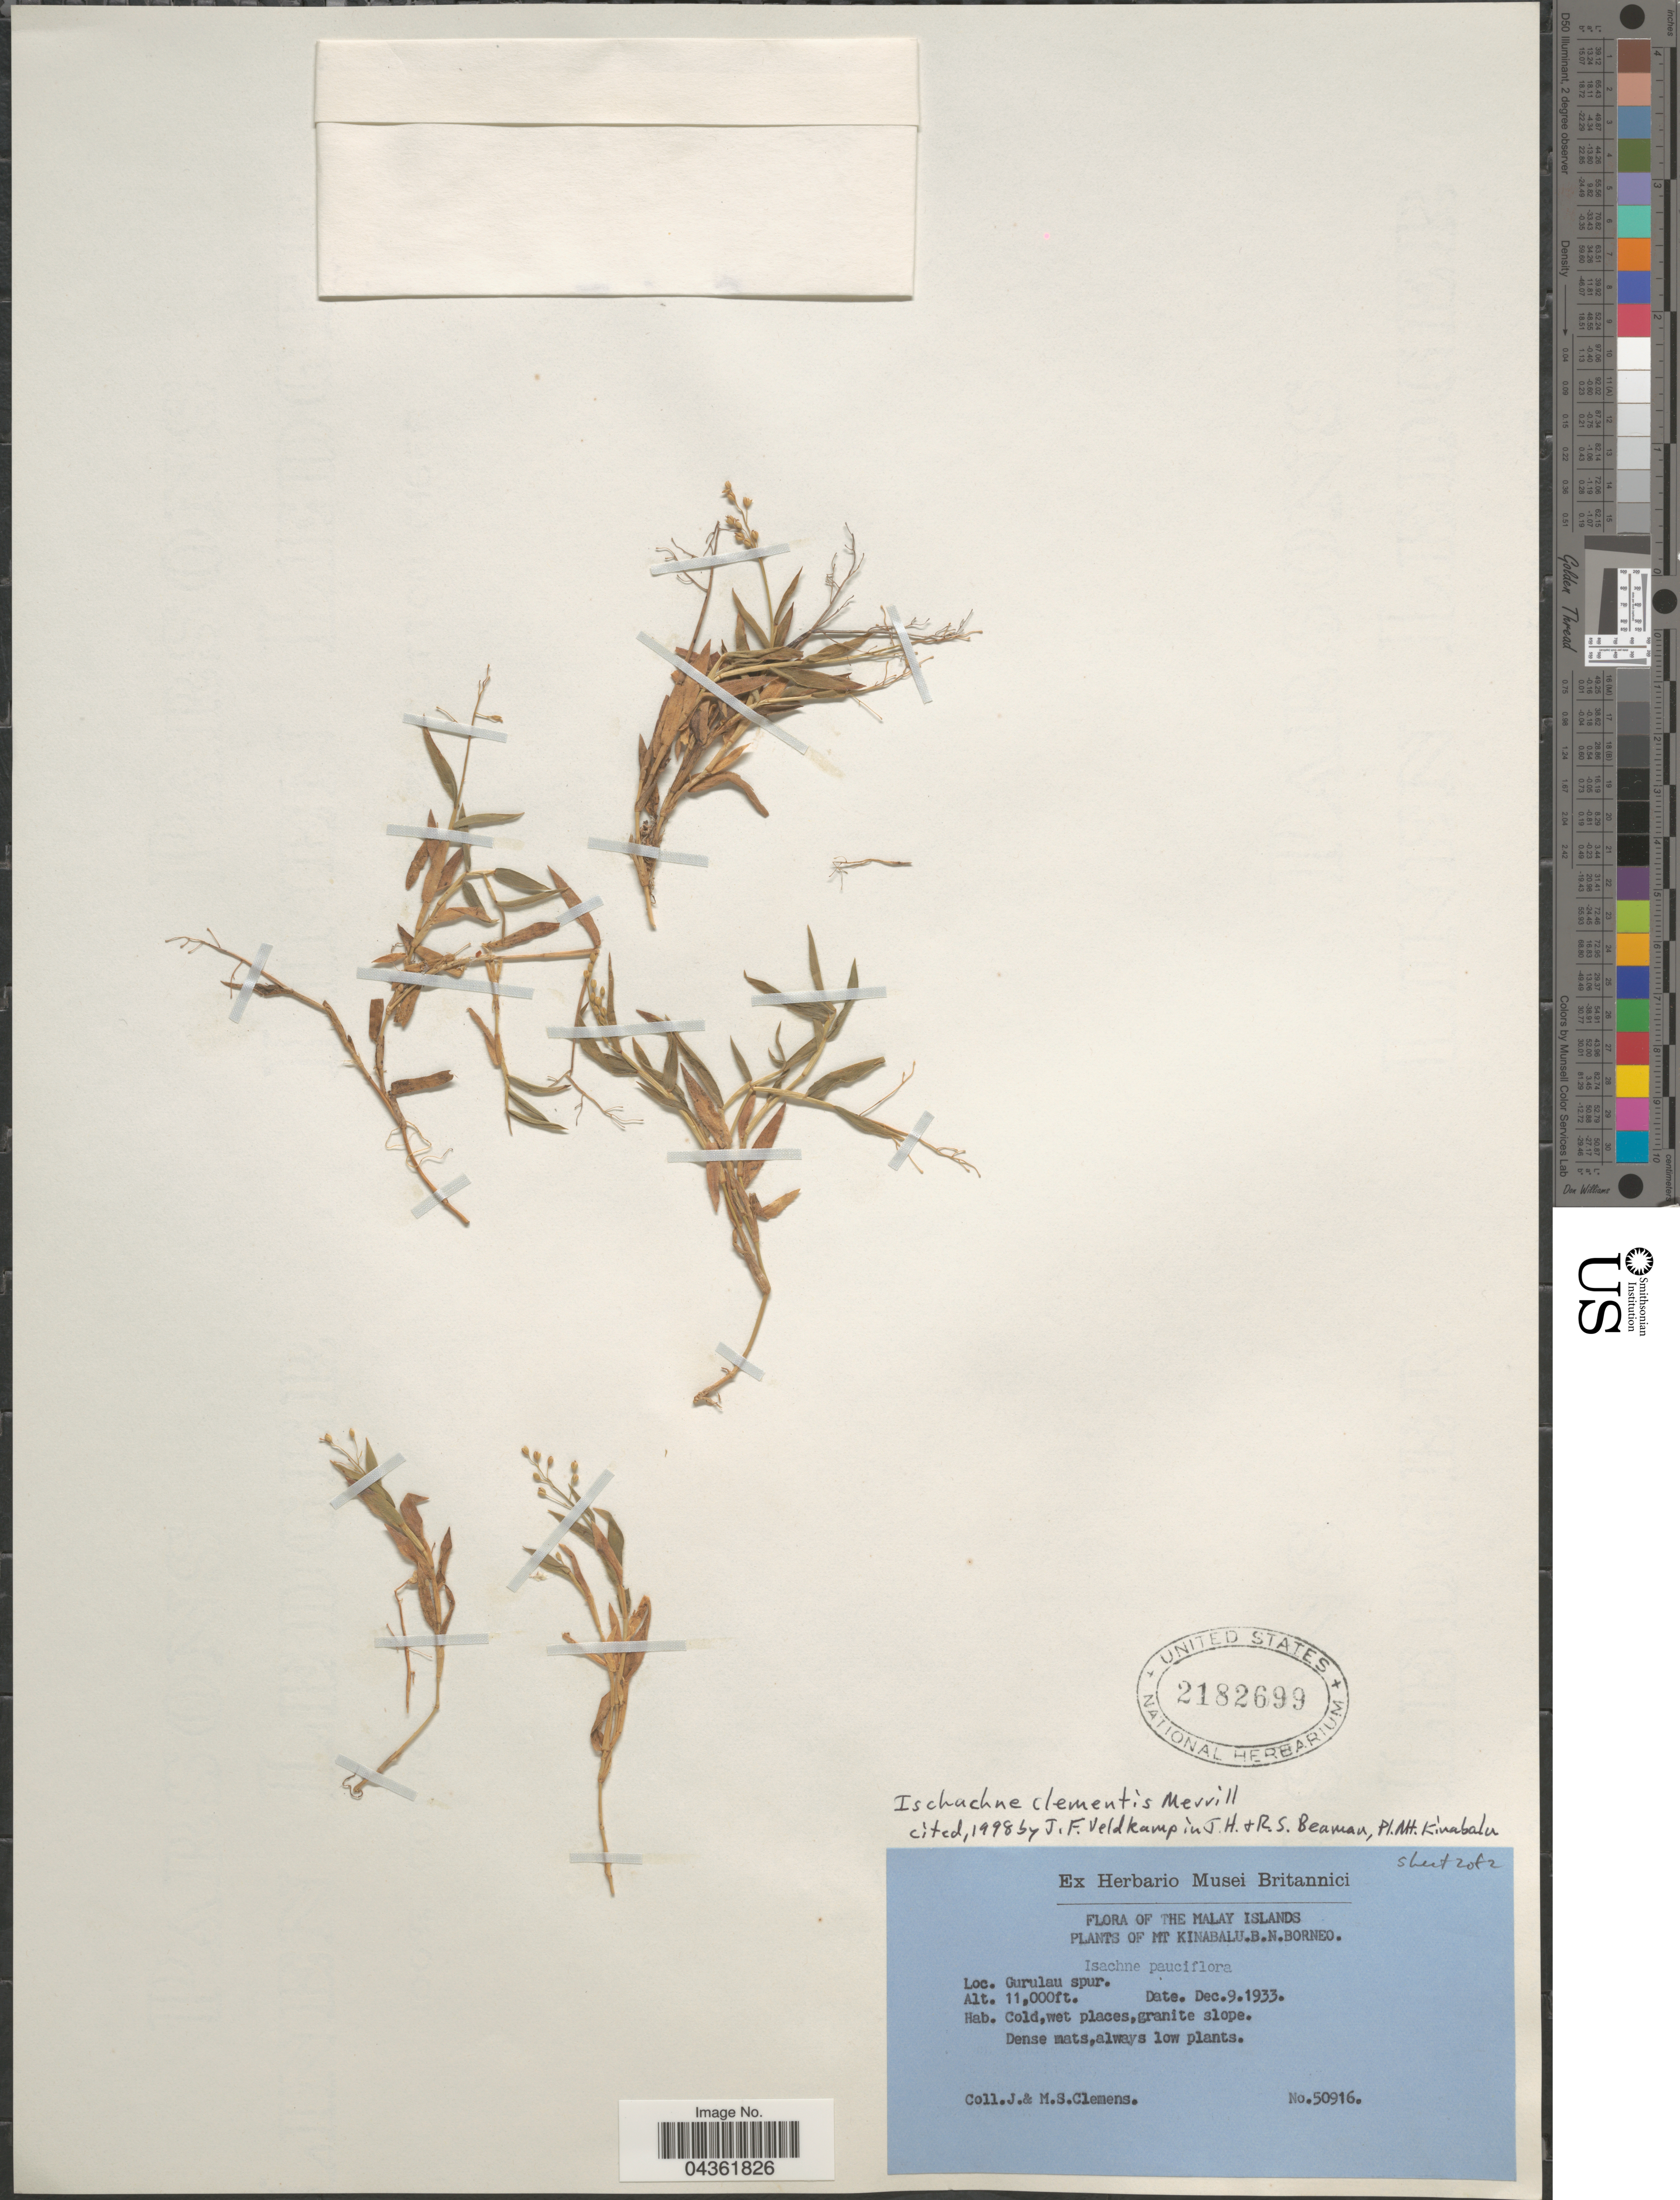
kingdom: Plantae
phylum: Tracheophyta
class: Liliopsida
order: Poales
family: Poaceae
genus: Isachne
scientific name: Isachne clementis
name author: Merr.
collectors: J. Clemens & M. S. Clemens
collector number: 50916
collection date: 1933-12-09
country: Malaysia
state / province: Sabah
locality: The Malay Islands. Mt. Kinabalu. B.N. Borneo. Gurulau Spur.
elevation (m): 3353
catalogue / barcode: US 2182699